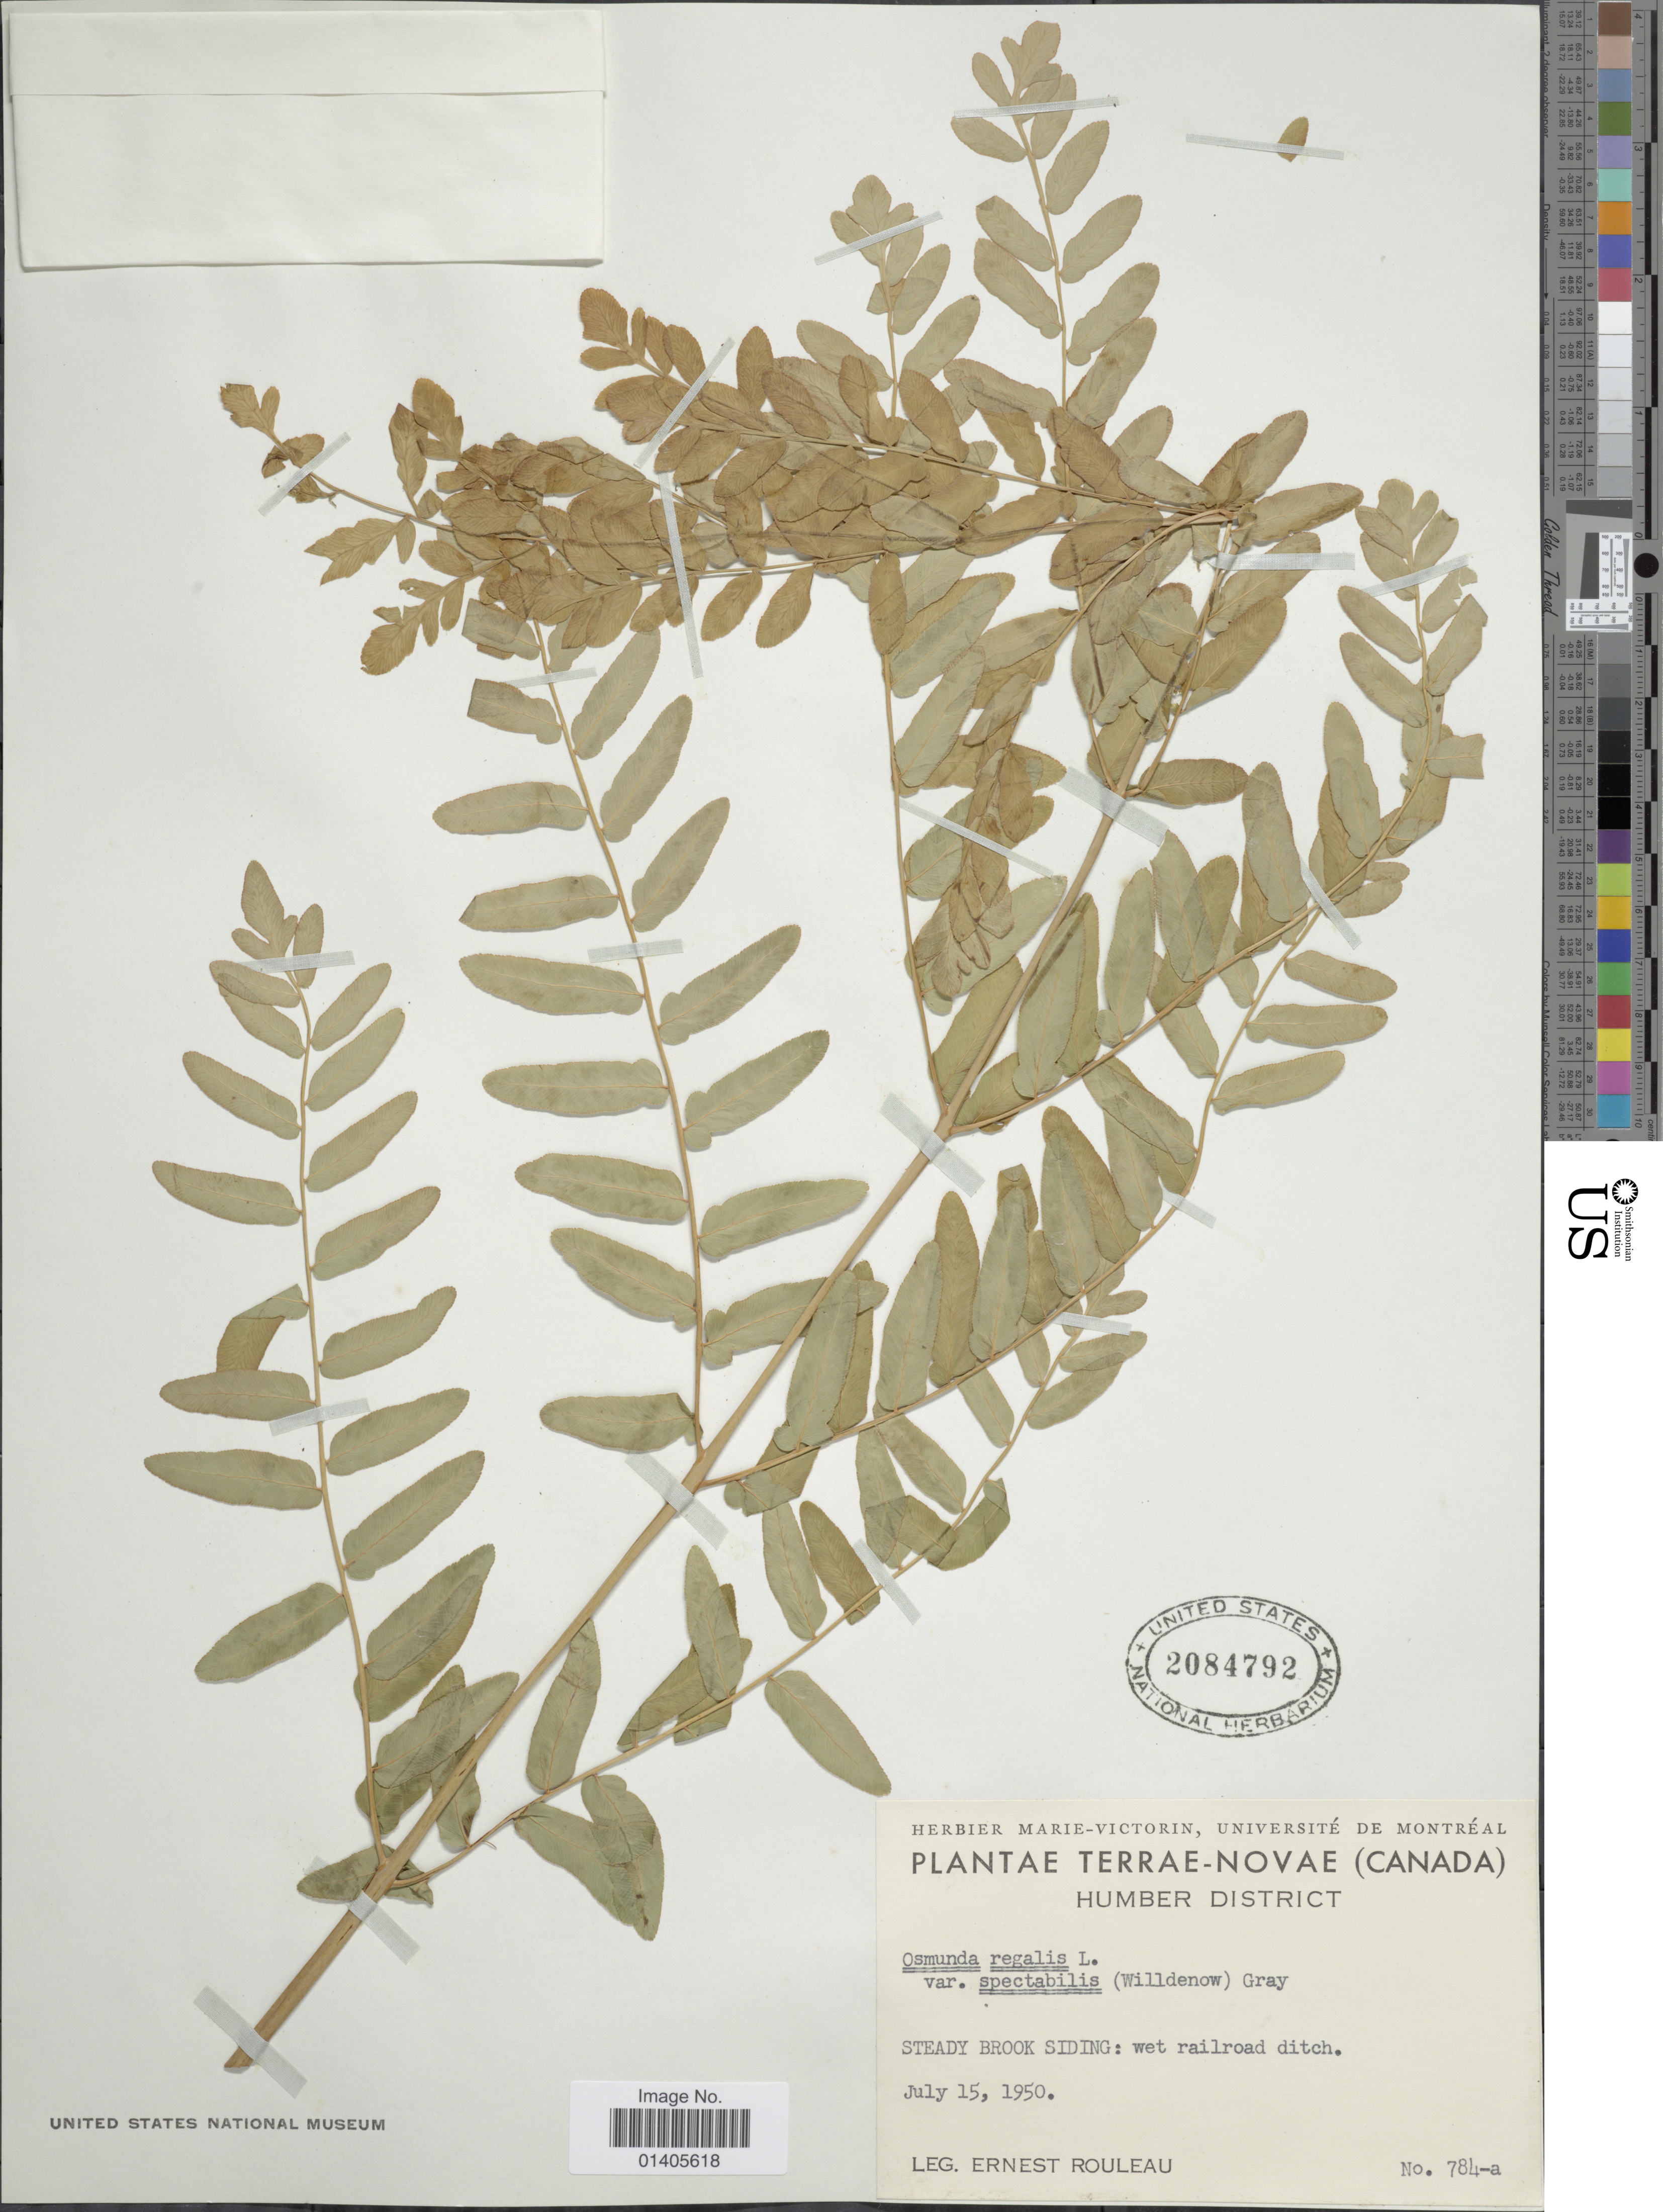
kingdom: Plantae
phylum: Tracheophyta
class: Polypodiopsida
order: Osmundales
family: Osmundaceae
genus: Osmunda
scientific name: Osmunda regalis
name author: L.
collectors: J. Rouleau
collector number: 784-a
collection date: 1950-07-15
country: Canada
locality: Terrae-Novae, Humbert District, Steady Brook Siding: wet railroad ditch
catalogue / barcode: US 2084792